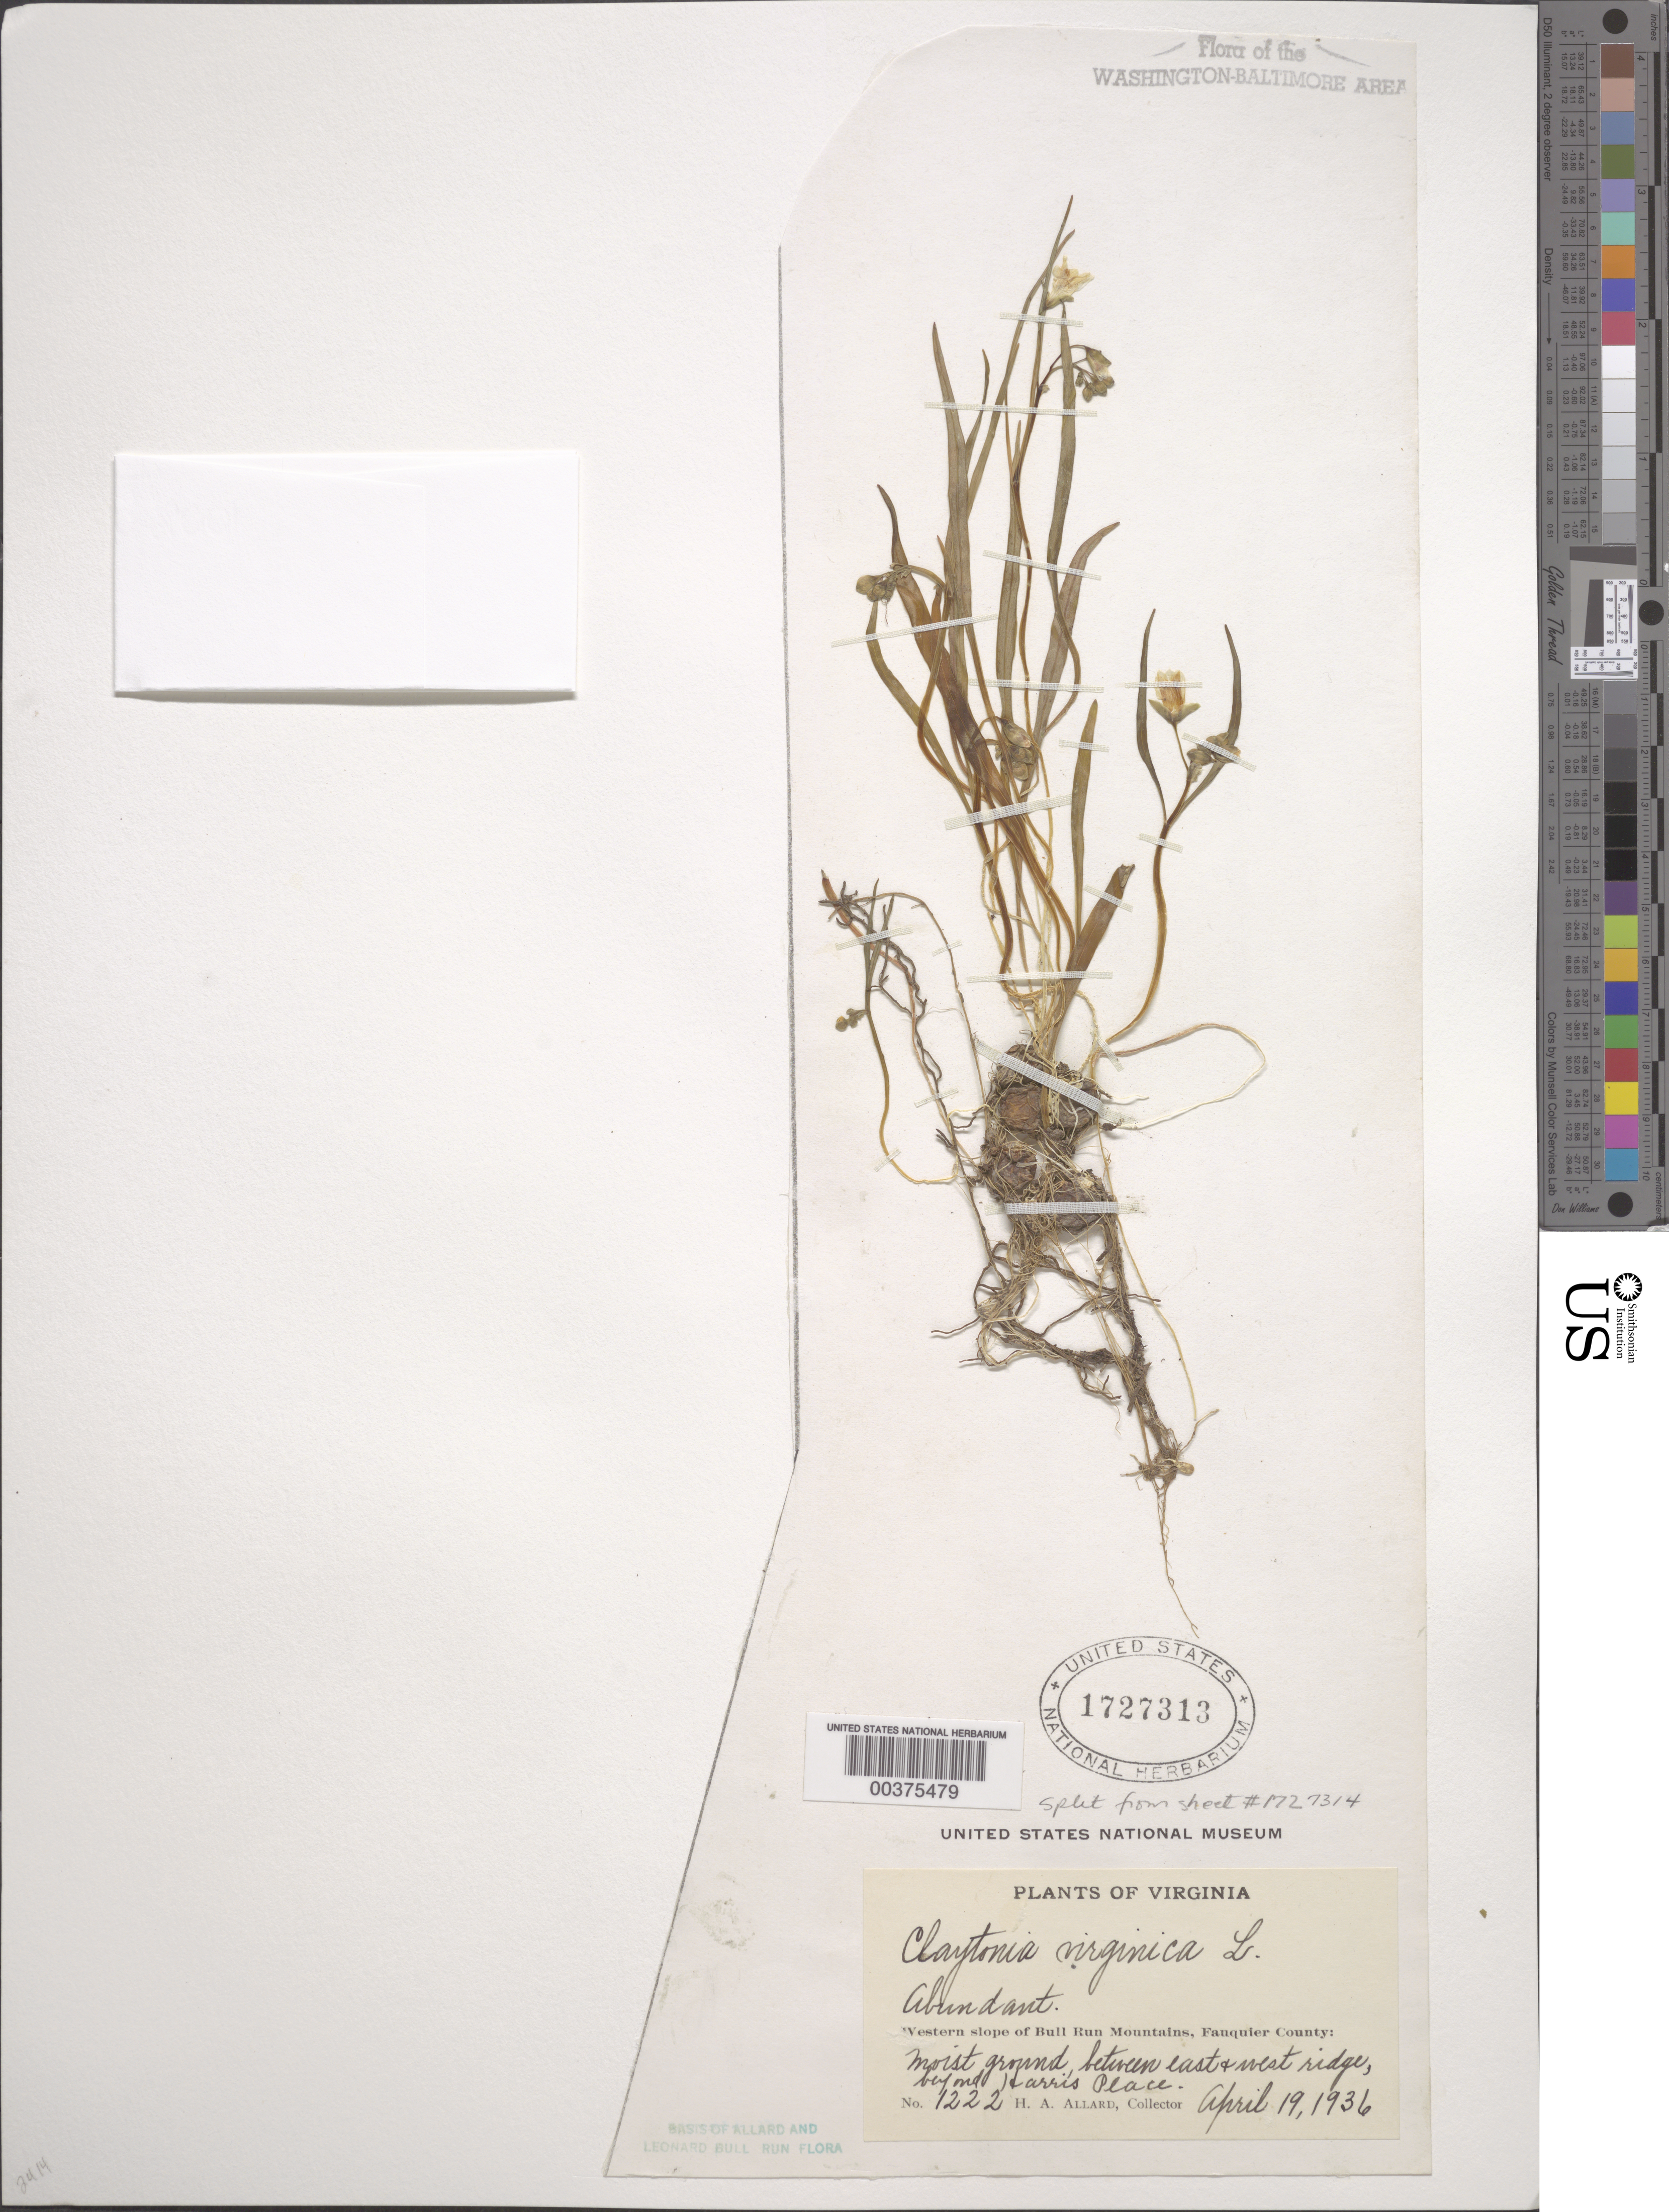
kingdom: Plantae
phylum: Tracheophyta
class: Magnoliopsida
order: Caryophyllales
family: Montiaceae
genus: Claytonia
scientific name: Claytonia virginica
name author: L.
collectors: H. A. Allard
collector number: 1222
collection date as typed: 19 Apr 1936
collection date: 1936-04-19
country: United States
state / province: Virginia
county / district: Fauquier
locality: Harris place, north of Hopewell Gap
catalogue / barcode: US 1727313